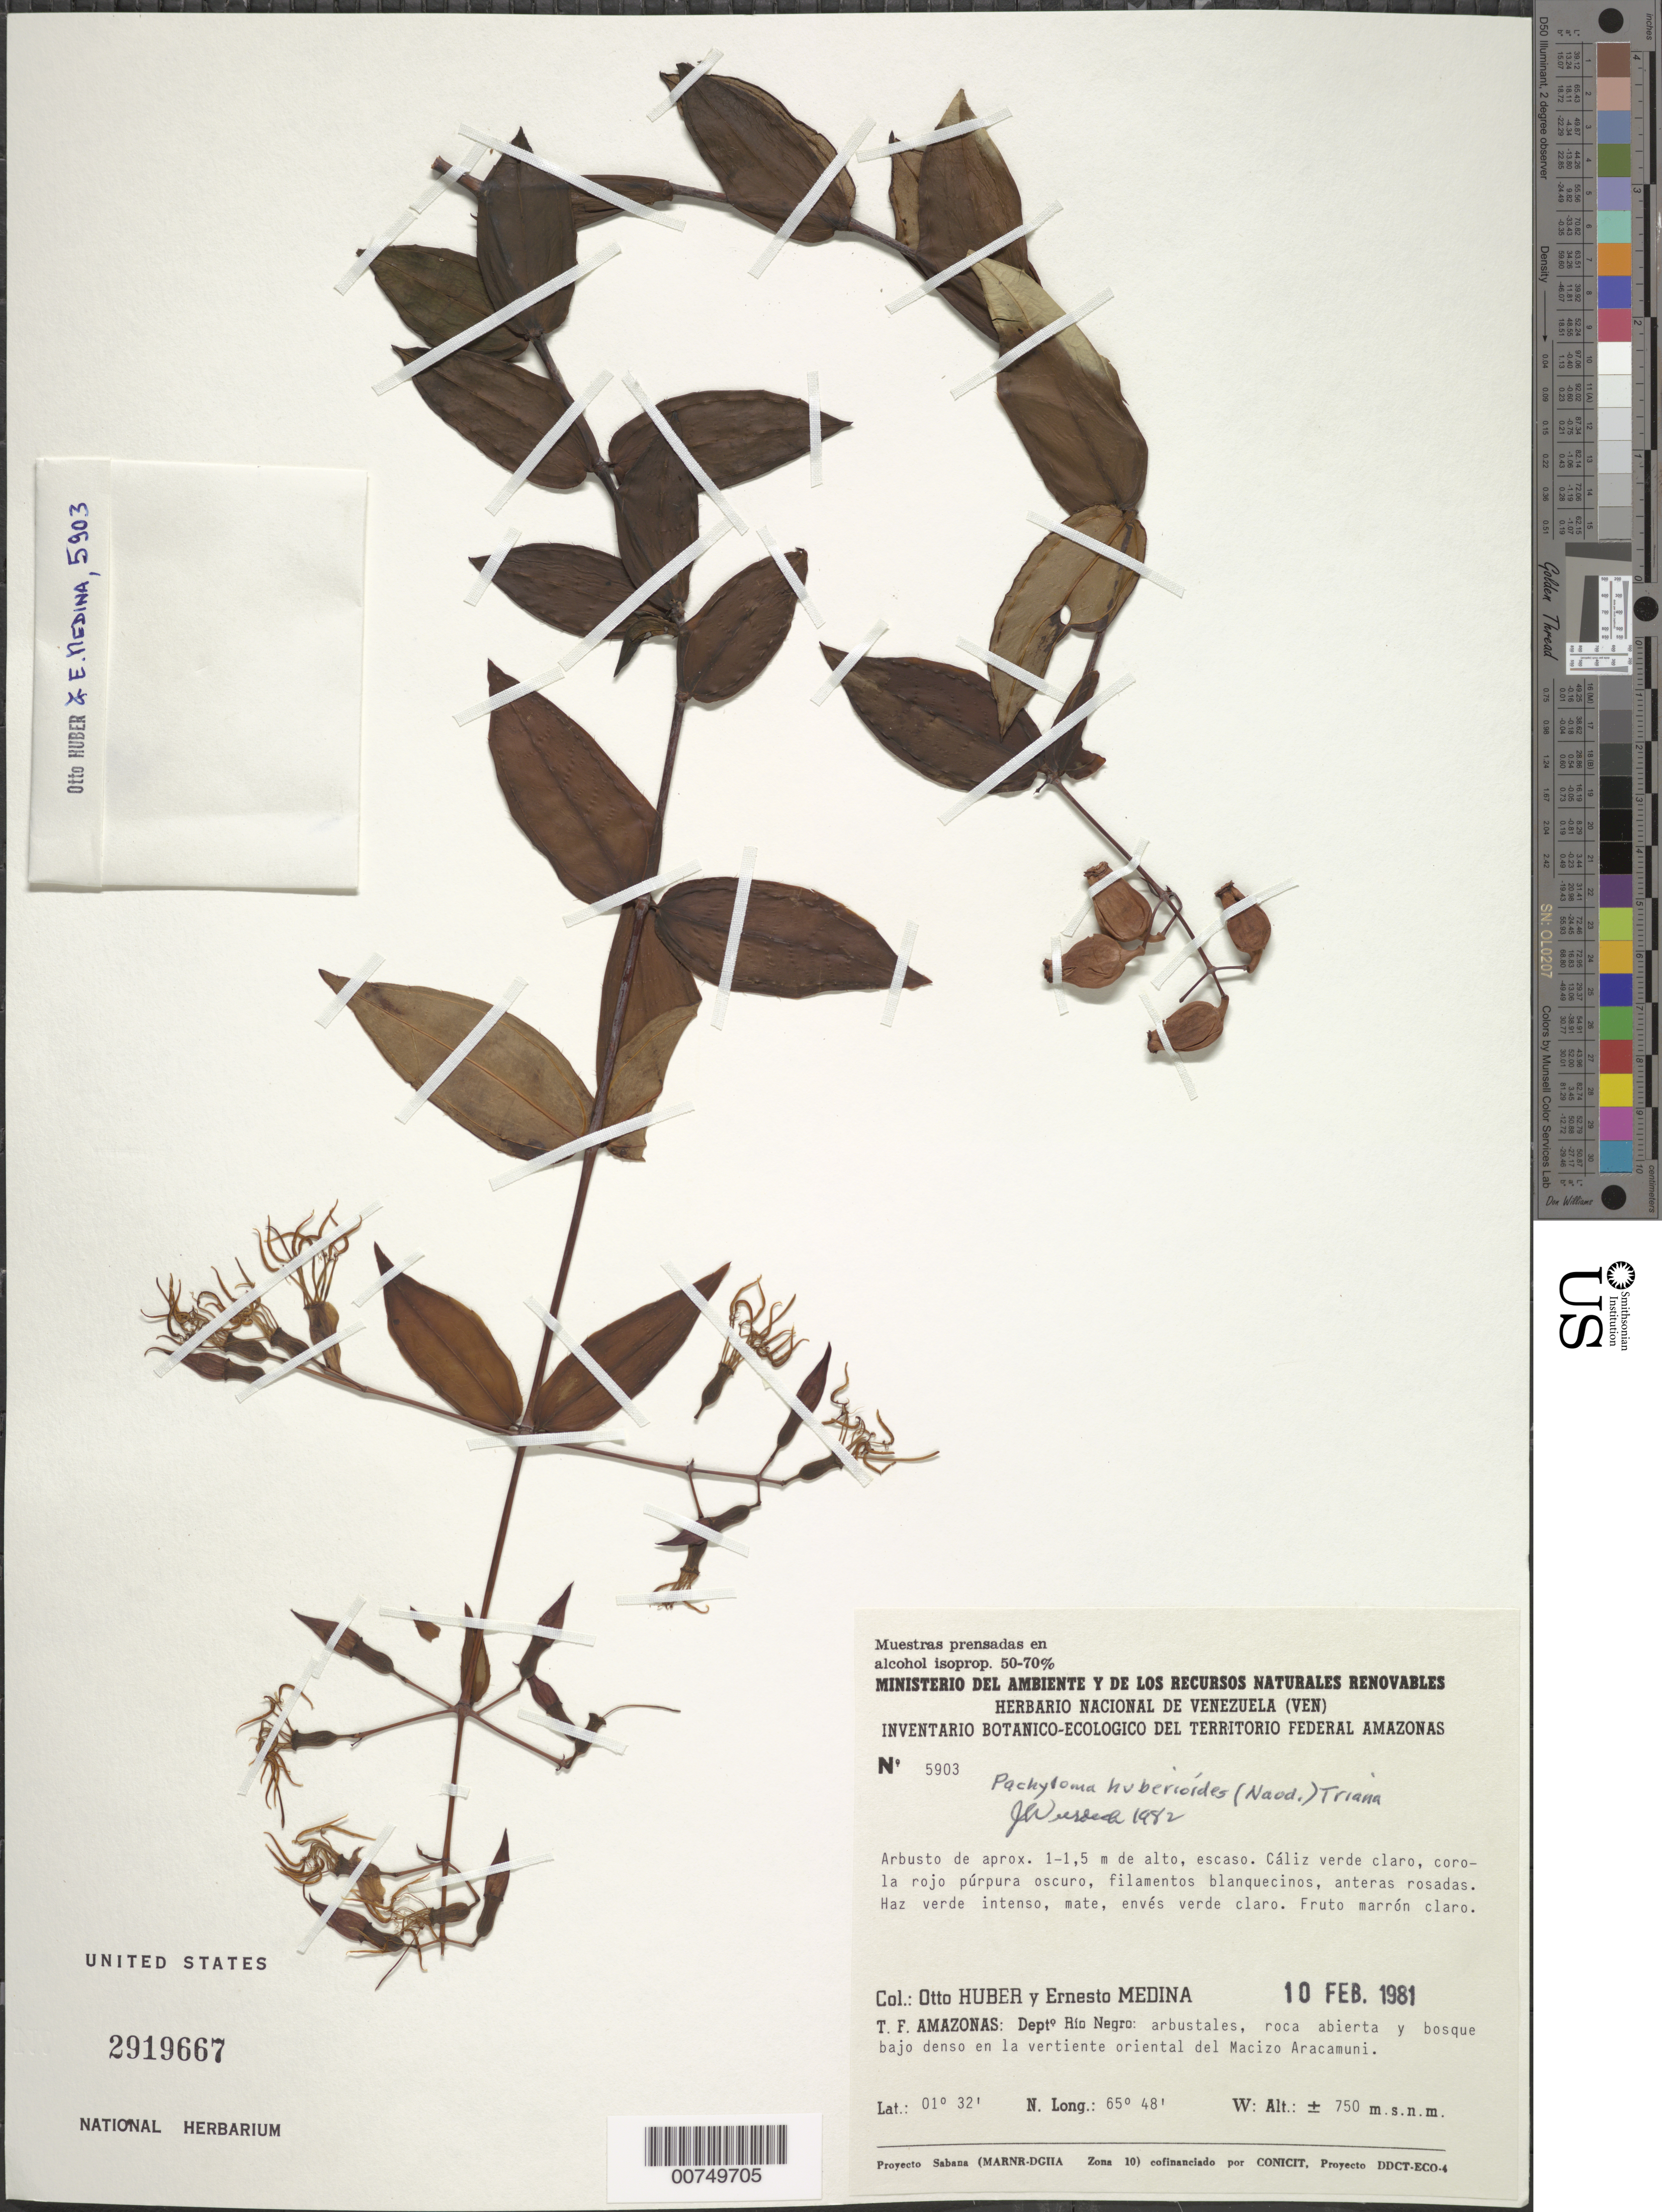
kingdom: Plantae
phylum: Tracheophyta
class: Magnoliopsida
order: Myrtales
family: Melastomataceae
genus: Pachyloma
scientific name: Pachyloma huberioides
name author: (Naudin) Triana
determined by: Wurdack, John J., (US), US (UNITED STATES)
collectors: O. Huber & E. Medina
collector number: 5903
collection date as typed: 10-Feb-81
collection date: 1981-02-10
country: Venezuela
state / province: Amazonas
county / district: Río Negro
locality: Macizo Aracamuni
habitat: Arbustales, roca abierta y bosque bajo denso en la vertiente oriental del Macizo Aracamuni.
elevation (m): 750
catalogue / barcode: US 2919667